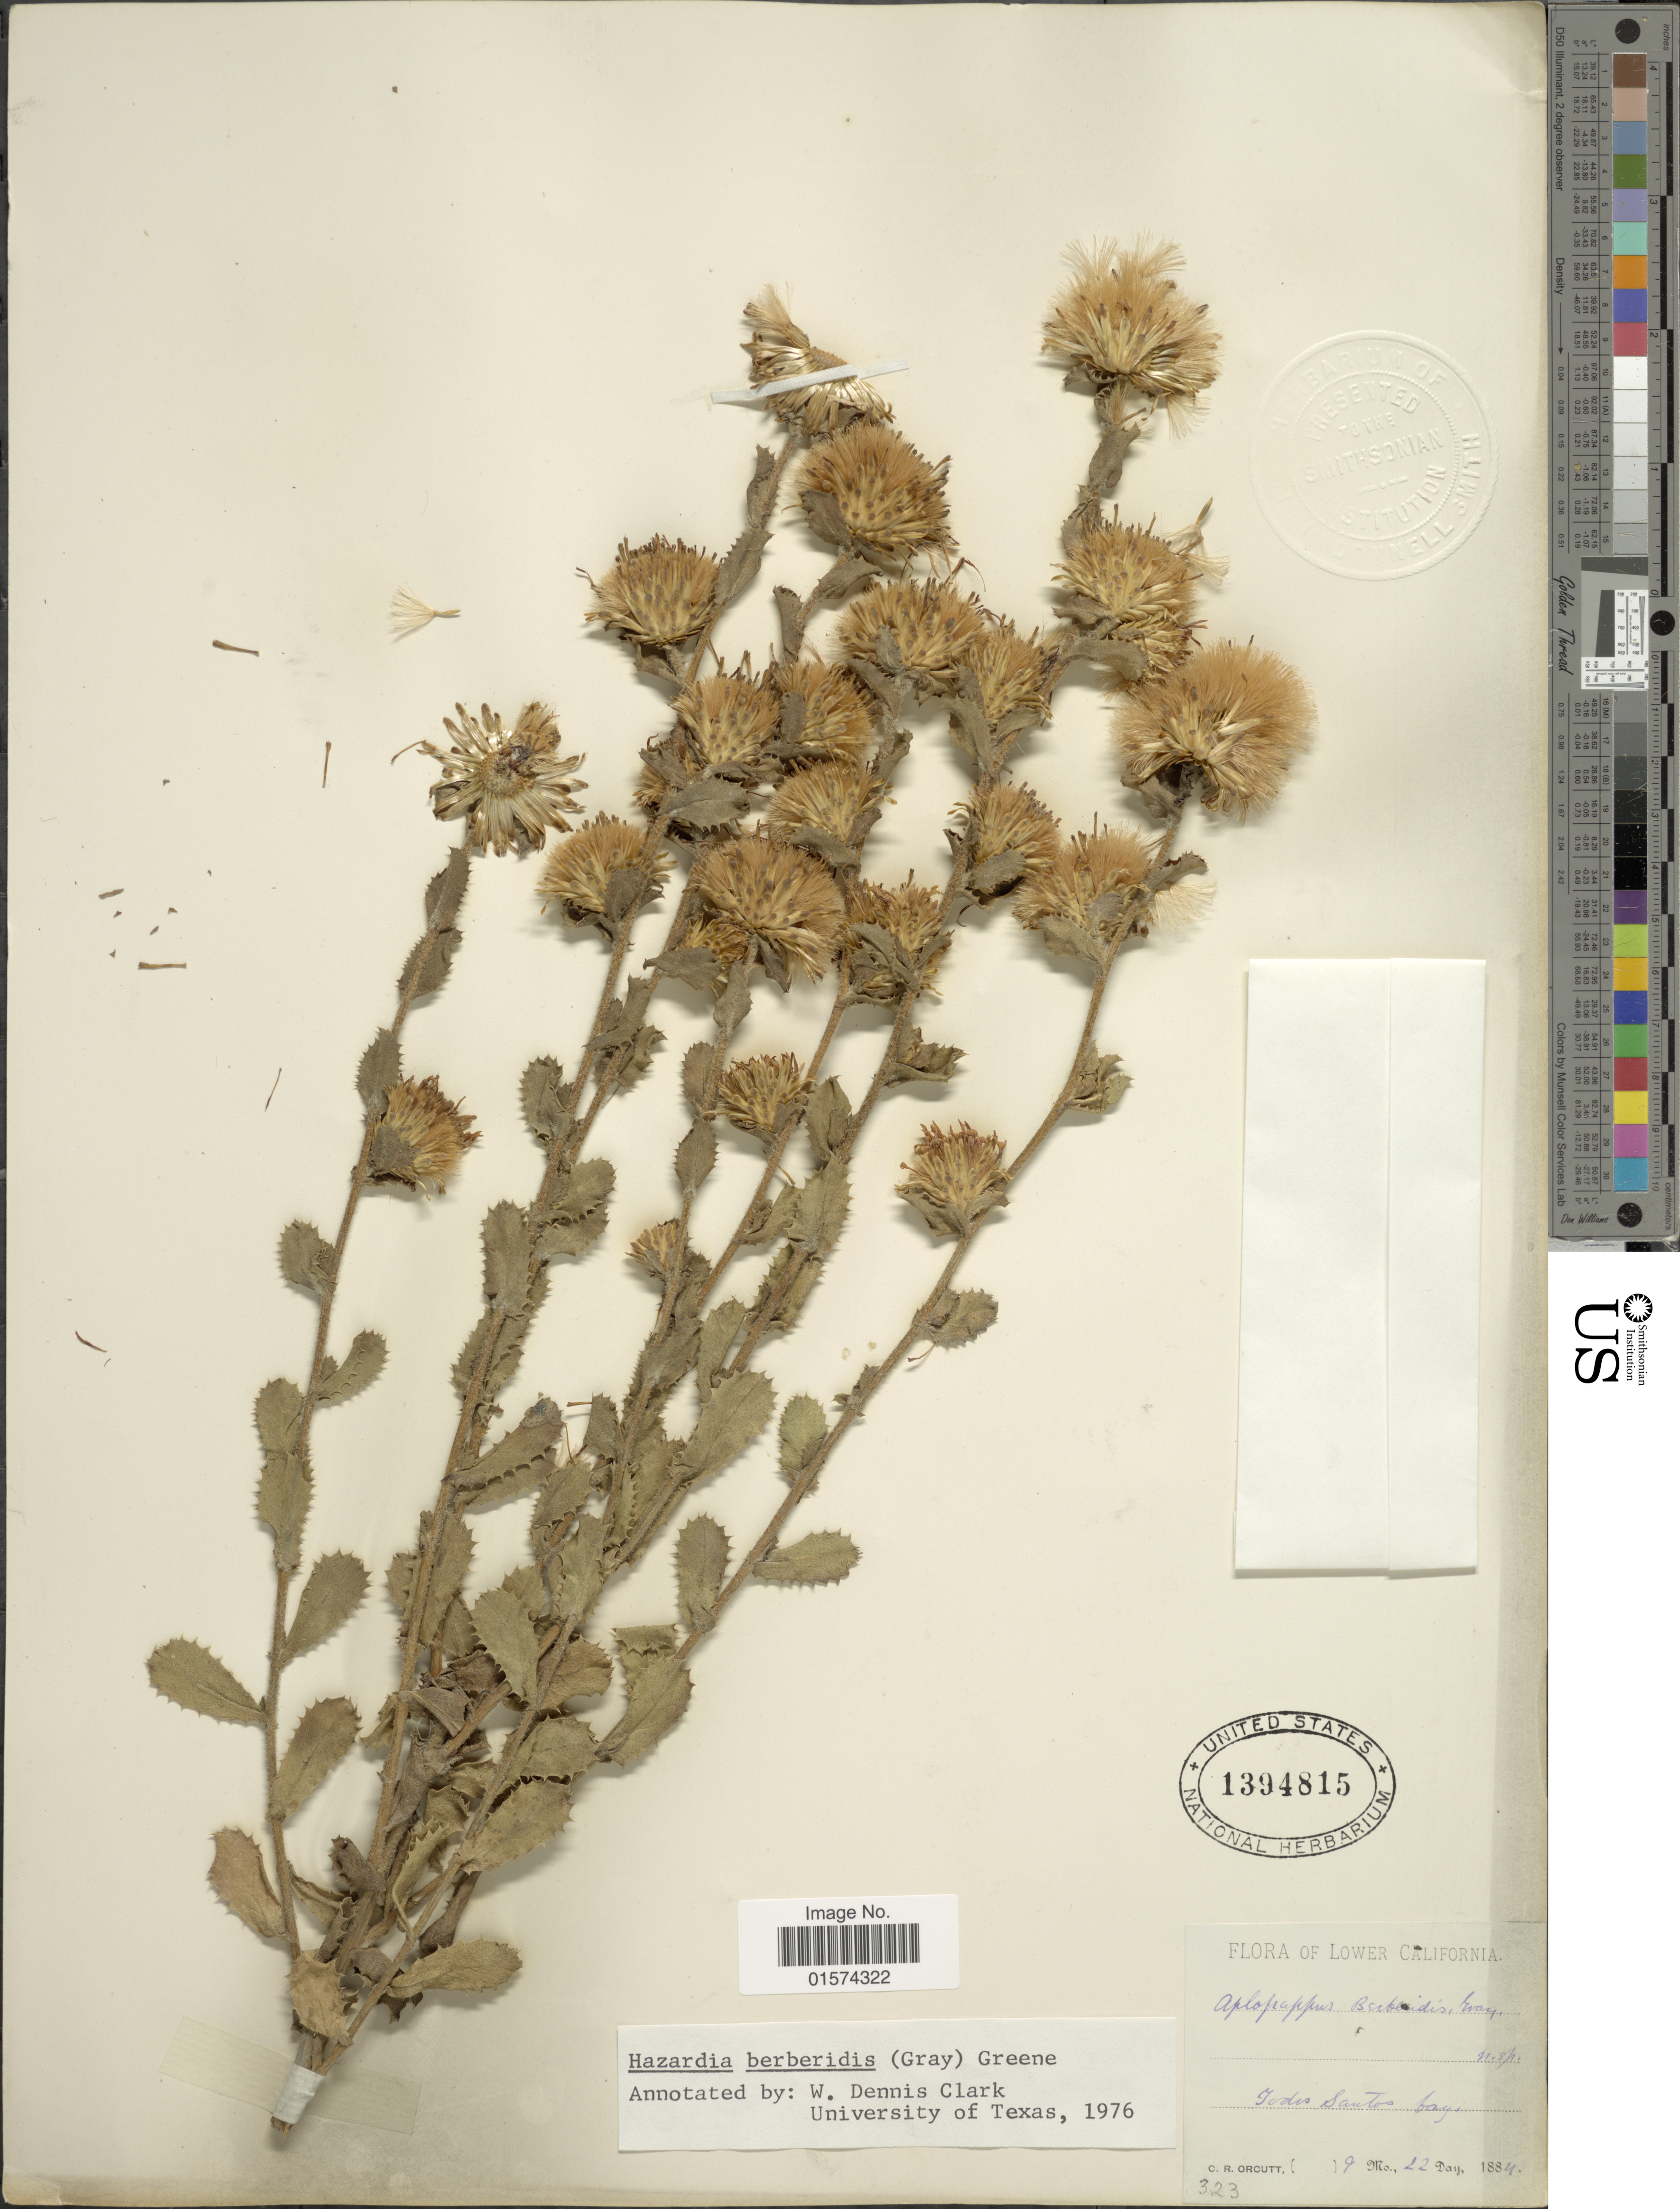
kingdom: Plantae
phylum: Tracheophyta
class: Magnoliopsida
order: Asterales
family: Asteraceae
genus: Hazardia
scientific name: Hazardia berberidis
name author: (A. Gray) Greene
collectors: C. R. Orcutt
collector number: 323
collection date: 1884-09-22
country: Mexico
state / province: Baja California Sur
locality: Lowrer California, Jordas Santos Bay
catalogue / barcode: US 1394815